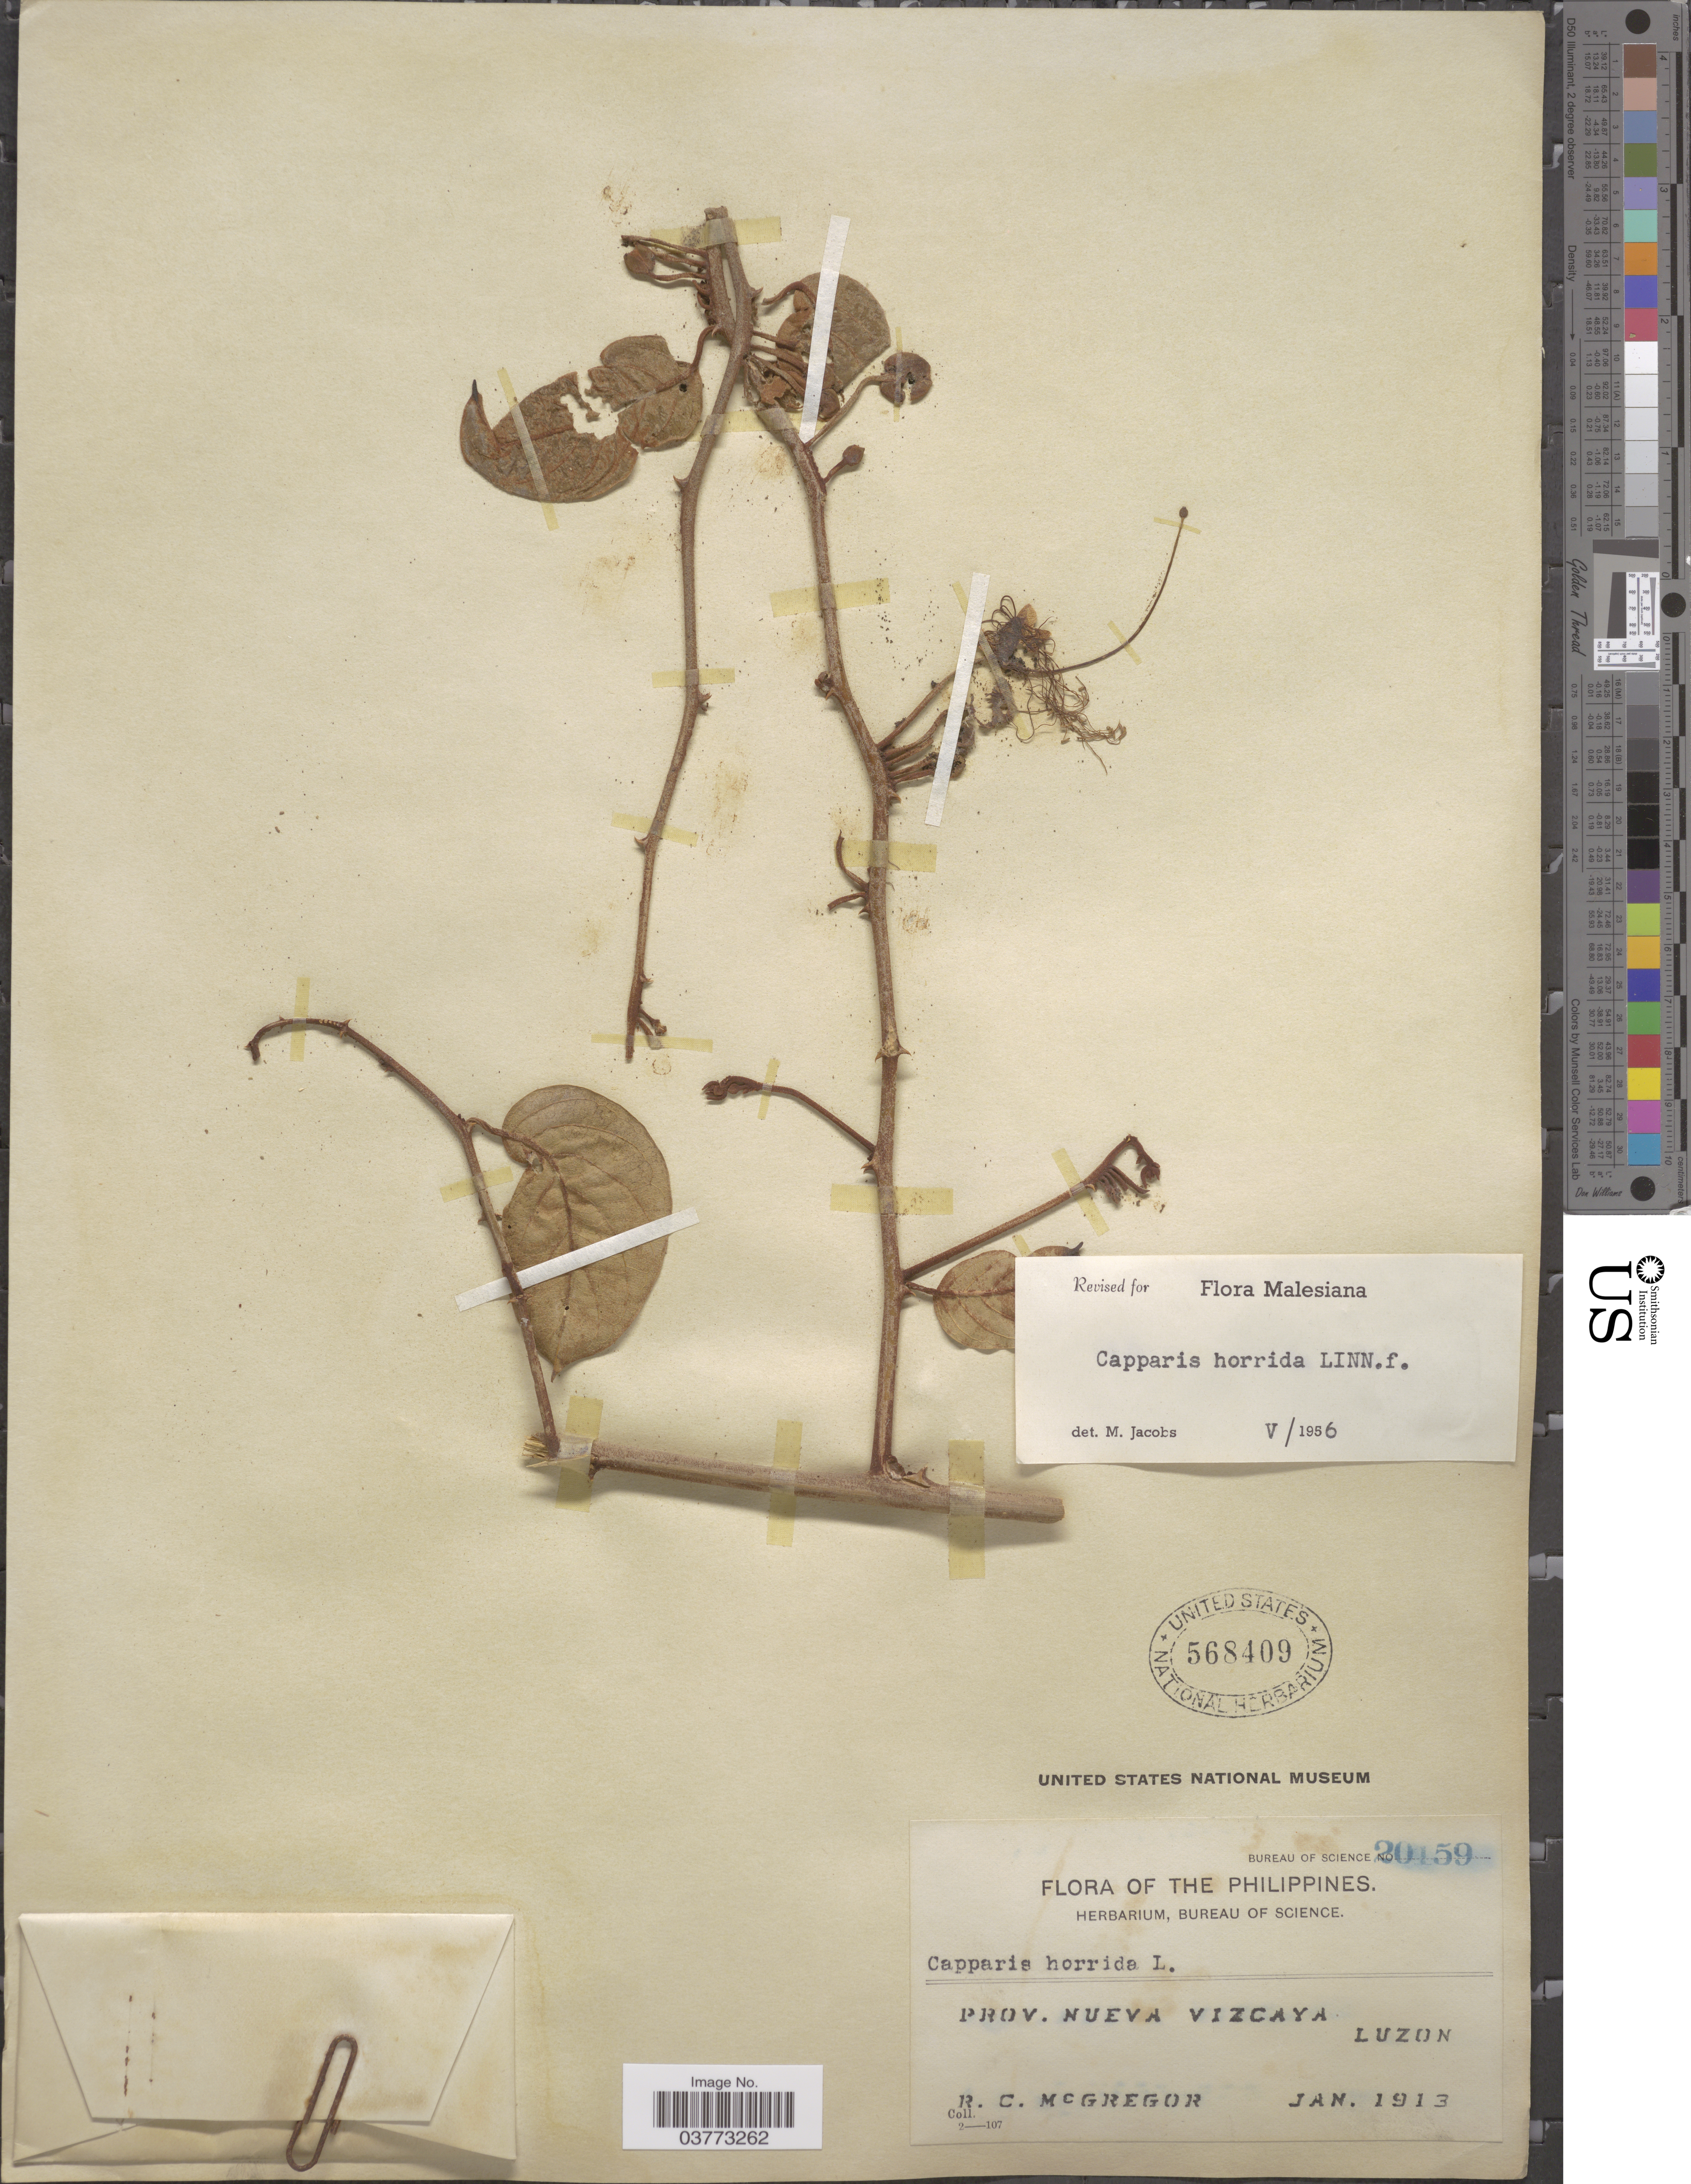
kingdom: Plantae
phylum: Tracheophyta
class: Magnoliopsida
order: Brassicales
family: Capparaceae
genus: Capparis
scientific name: Capparis horrida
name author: L. f.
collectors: R. C. McGregor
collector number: Bureau of Science 20159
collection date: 1913-01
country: Philippines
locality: The Philippines. Prov. Nueva Vizcaya. Luzon.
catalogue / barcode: US 568409